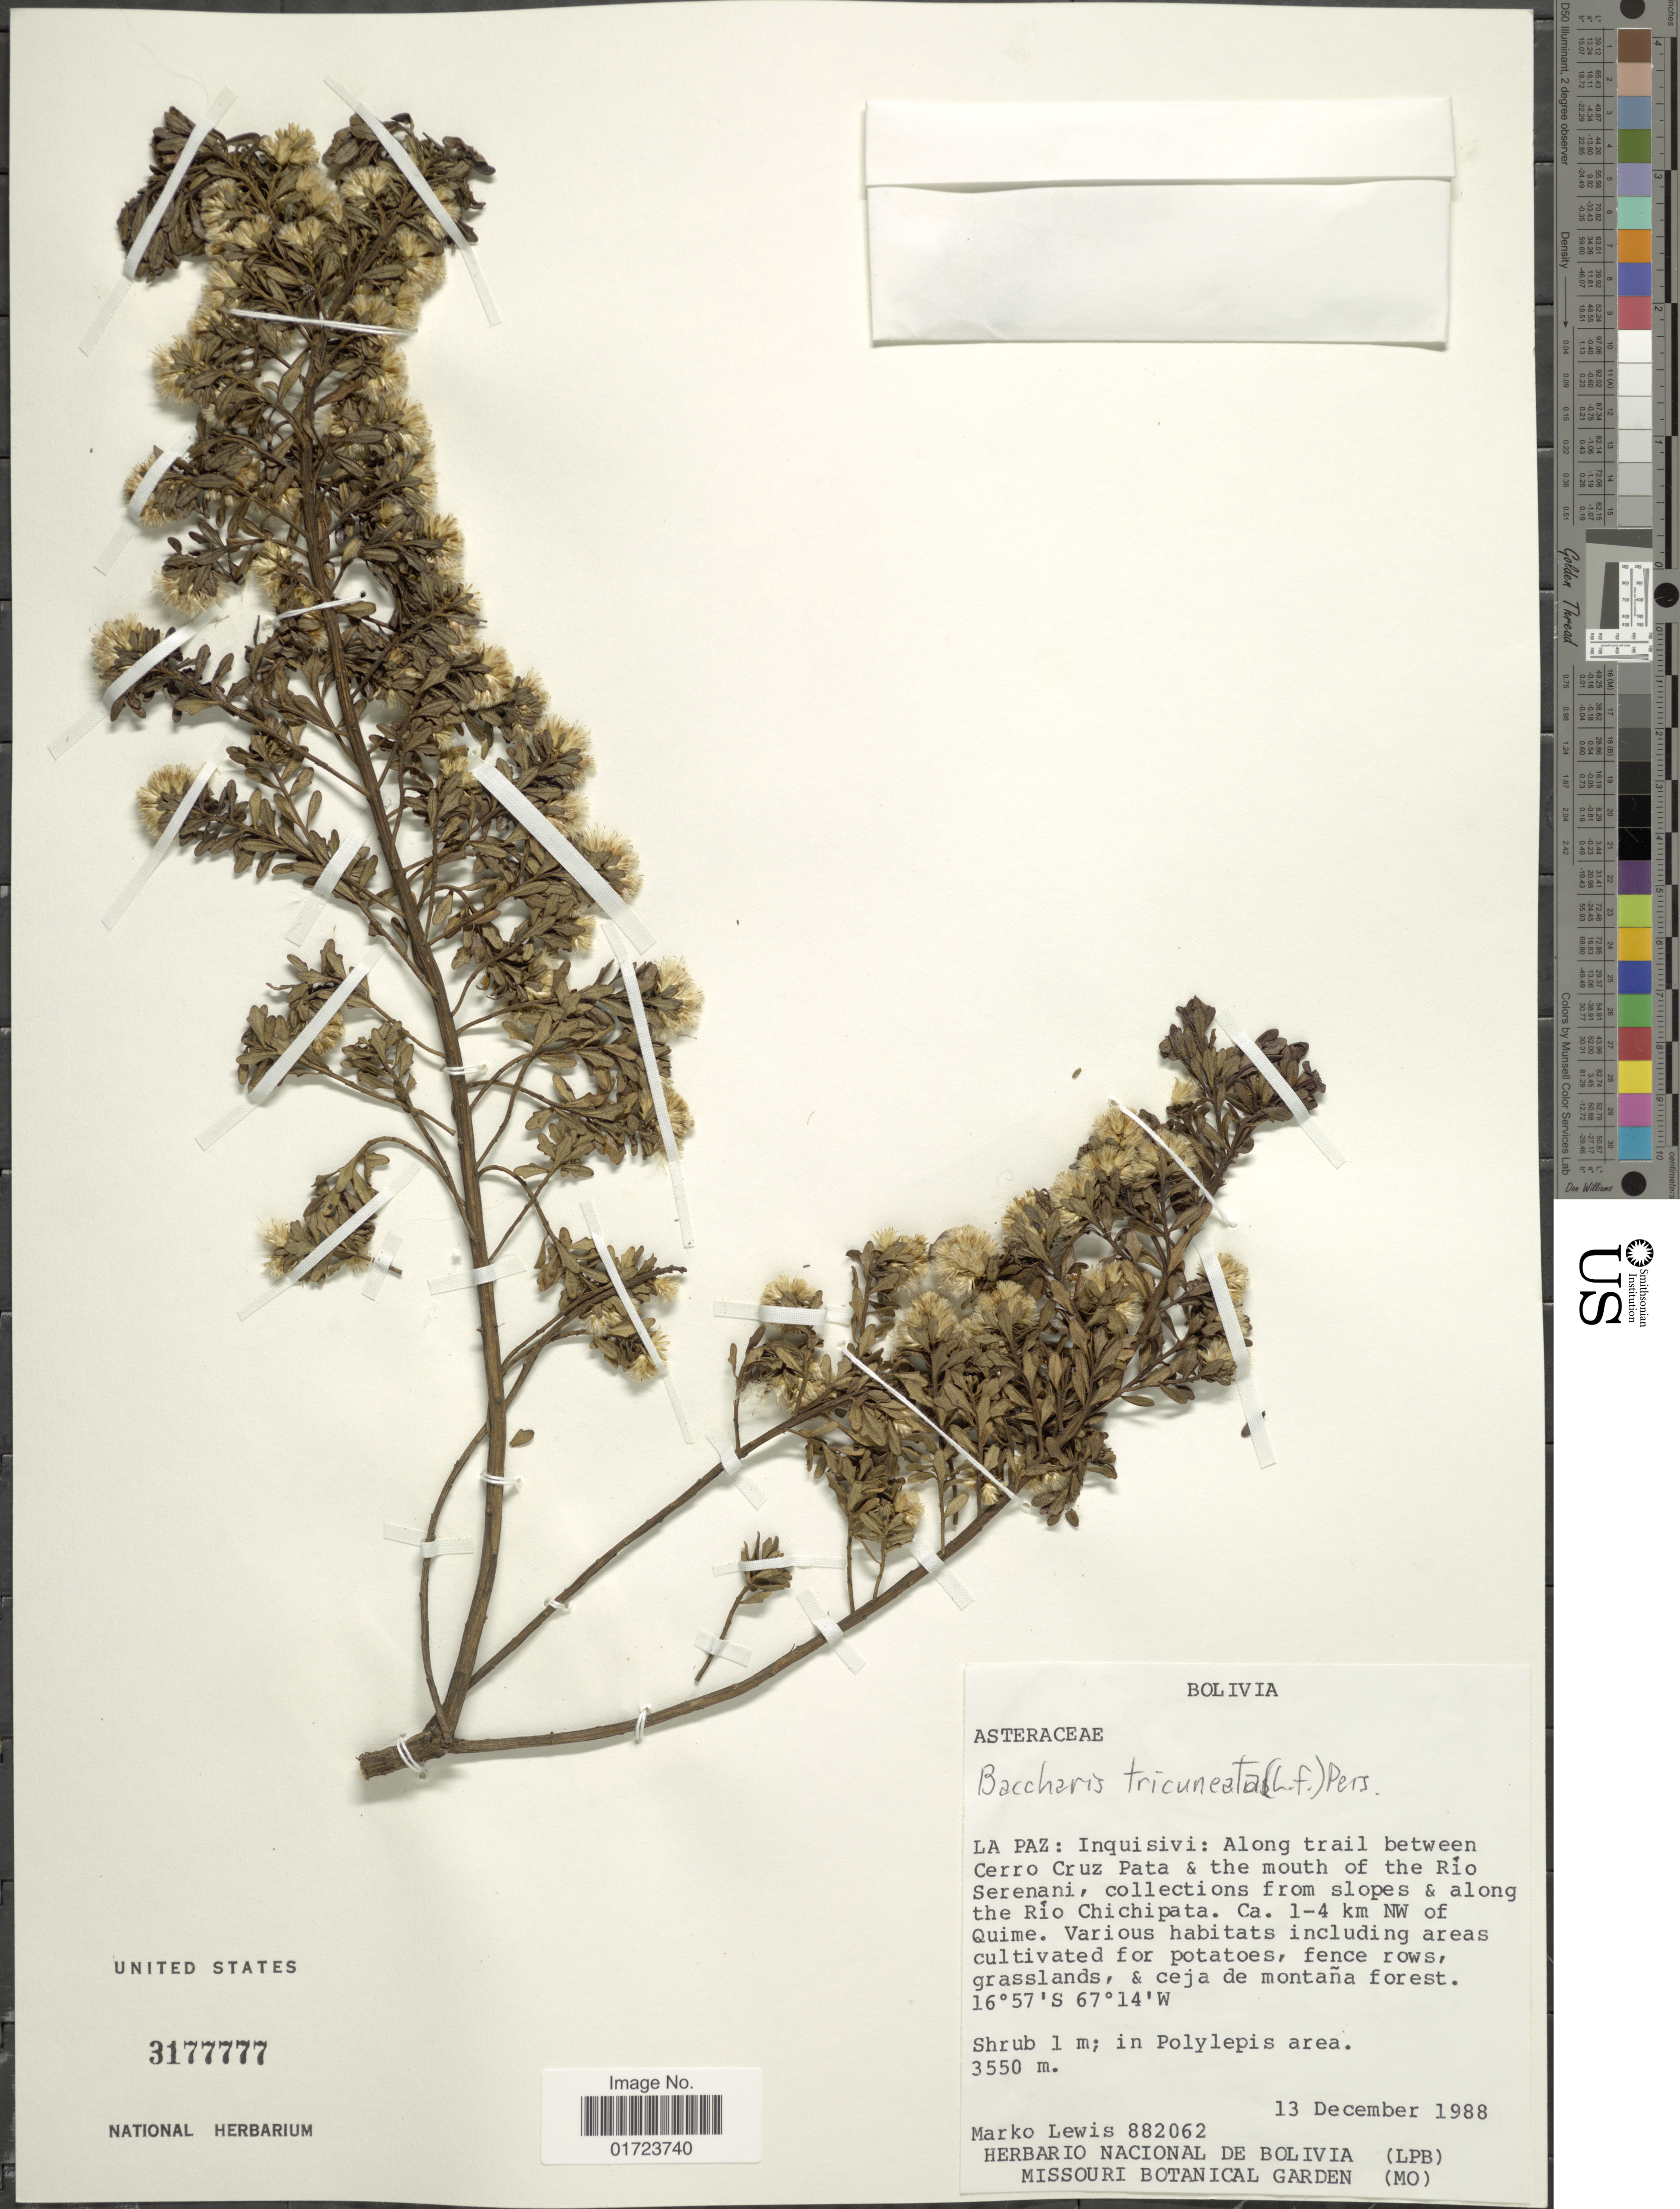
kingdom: Plantae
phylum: Tracheophyta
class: Magnoliopsida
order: Asterales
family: Asteraceae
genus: Baccharis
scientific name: Baccharis tricuneata var. pulverulenta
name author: (L. f.) Pers.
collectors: M. A. Lewis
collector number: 882062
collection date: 1988-12-13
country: Bolivia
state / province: La Paz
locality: La Paz: Inquisivi: Along trail between Cerro Cruz Pata & mouth of the Rio Serenani, slopes & along the Rio Chichipata, Ca. 1-4 km NW of Quime.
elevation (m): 3550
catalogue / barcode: US 3177777